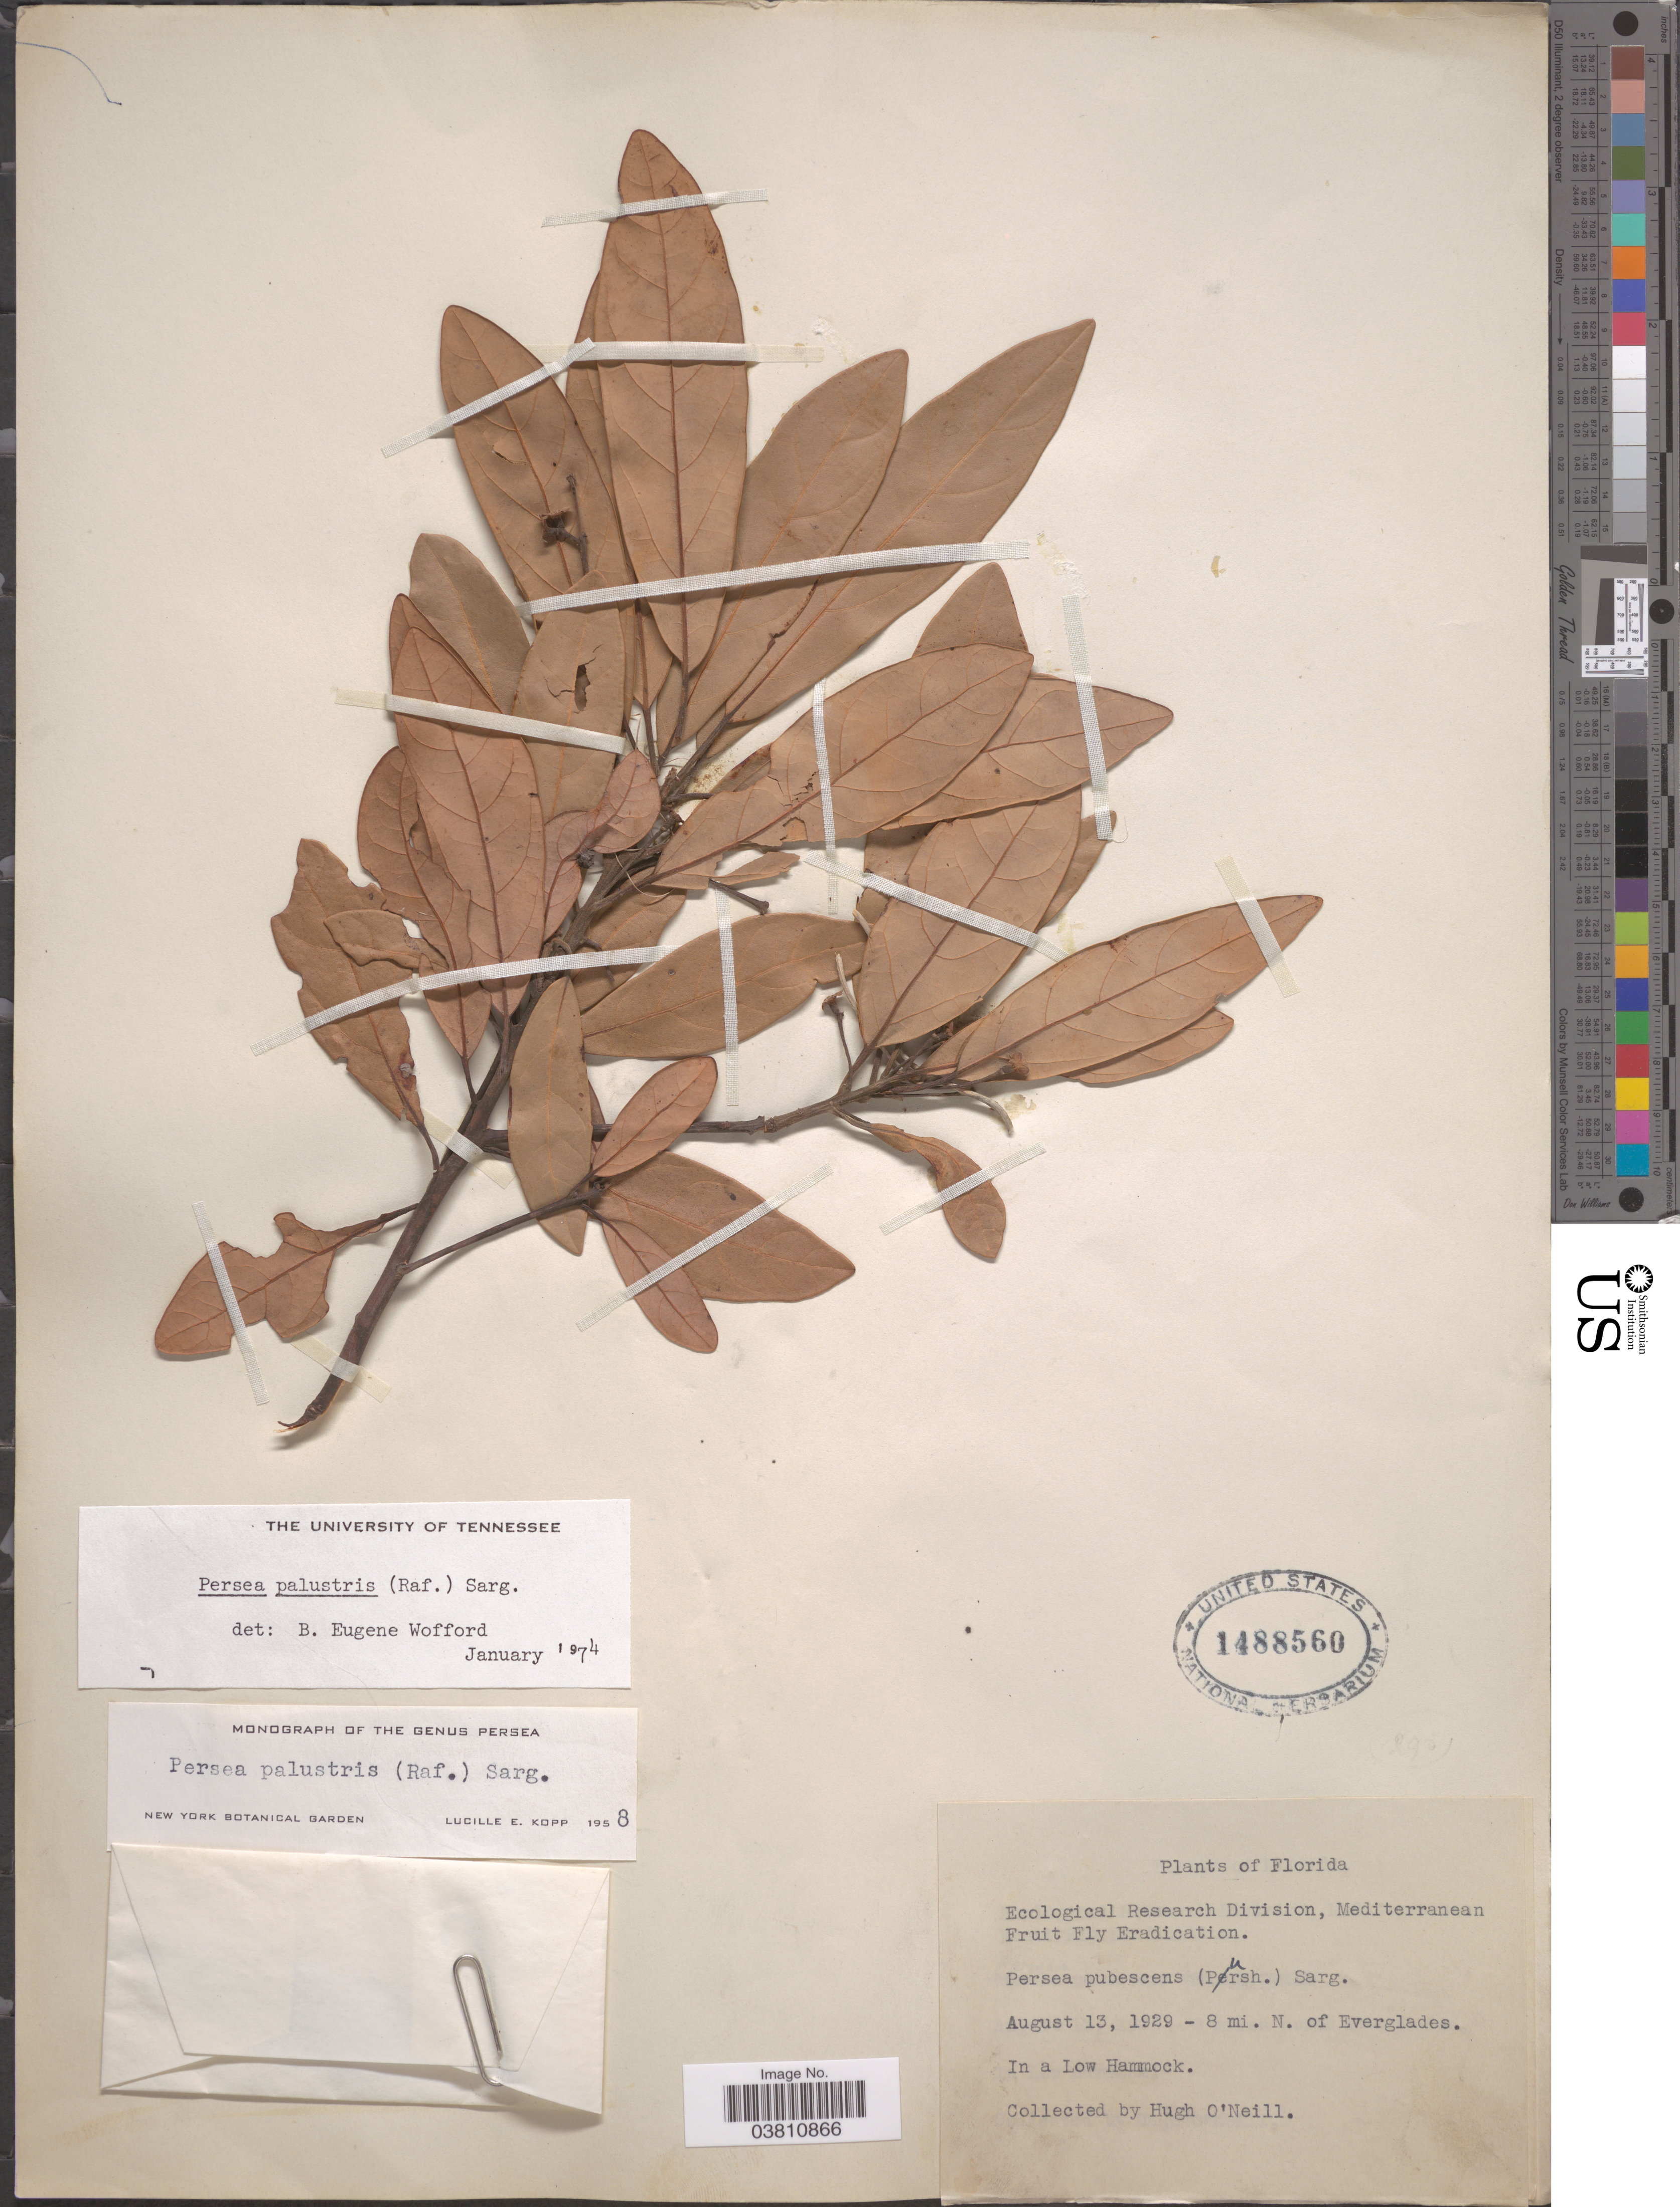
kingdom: Plantae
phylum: Tracheophyta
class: Magnoliopsida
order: Laurales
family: Lauraceae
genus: Persea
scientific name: Persea palustris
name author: (Raf.) Sarg.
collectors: H. O'Neill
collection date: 1929-08-13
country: United States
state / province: Florida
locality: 8 mi. N. of Everglades. In a Low Hammock.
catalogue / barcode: US 1488560